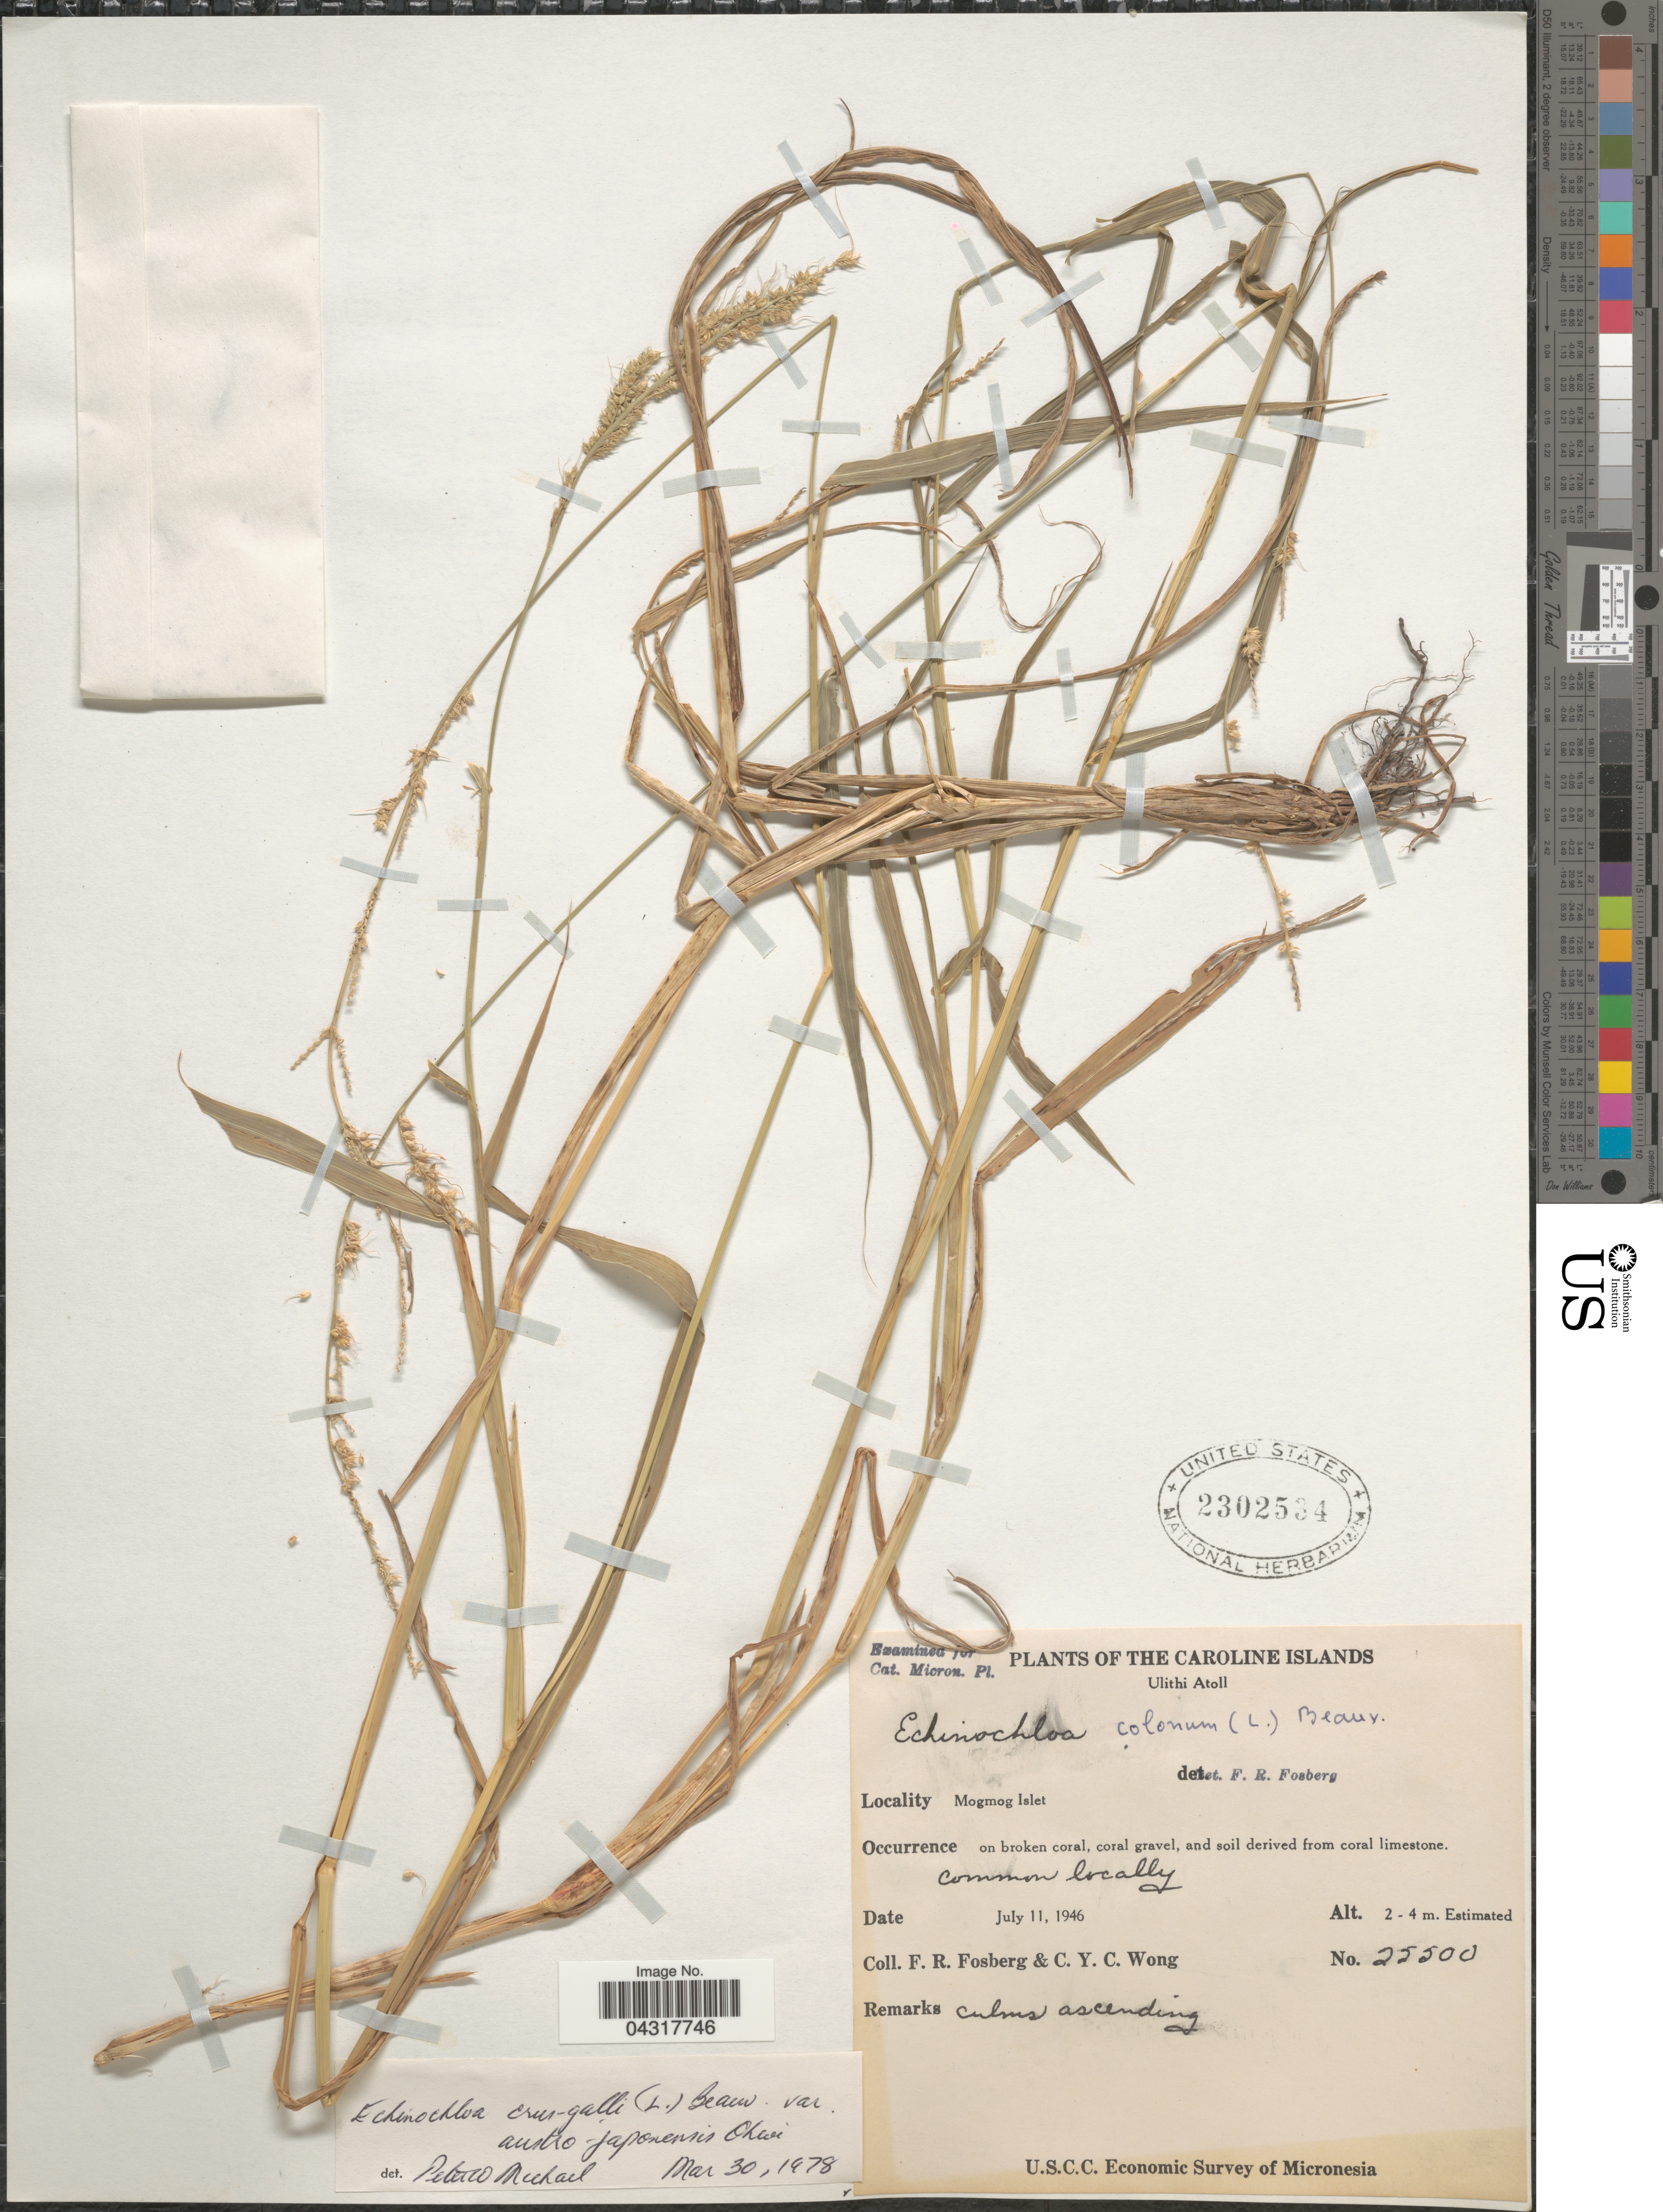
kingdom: Plantae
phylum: Tracheophyta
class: Liliopsida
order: Poales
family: Poaceae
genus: Echinochloa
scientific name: Echinochloa crus-galli var. austrojaponensis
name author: Ohwi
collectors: F. R. Fosberg & C. Y. C. Wong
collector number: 25500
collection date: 1946-07-11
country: Micronesia, Federated States of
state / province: Yap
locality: Caroline Islands. Ulithi Atoll. Mogmog Islet. U.S.C.C. Economic Survey of Micronesia.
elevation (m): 2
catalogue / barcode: US 2302534